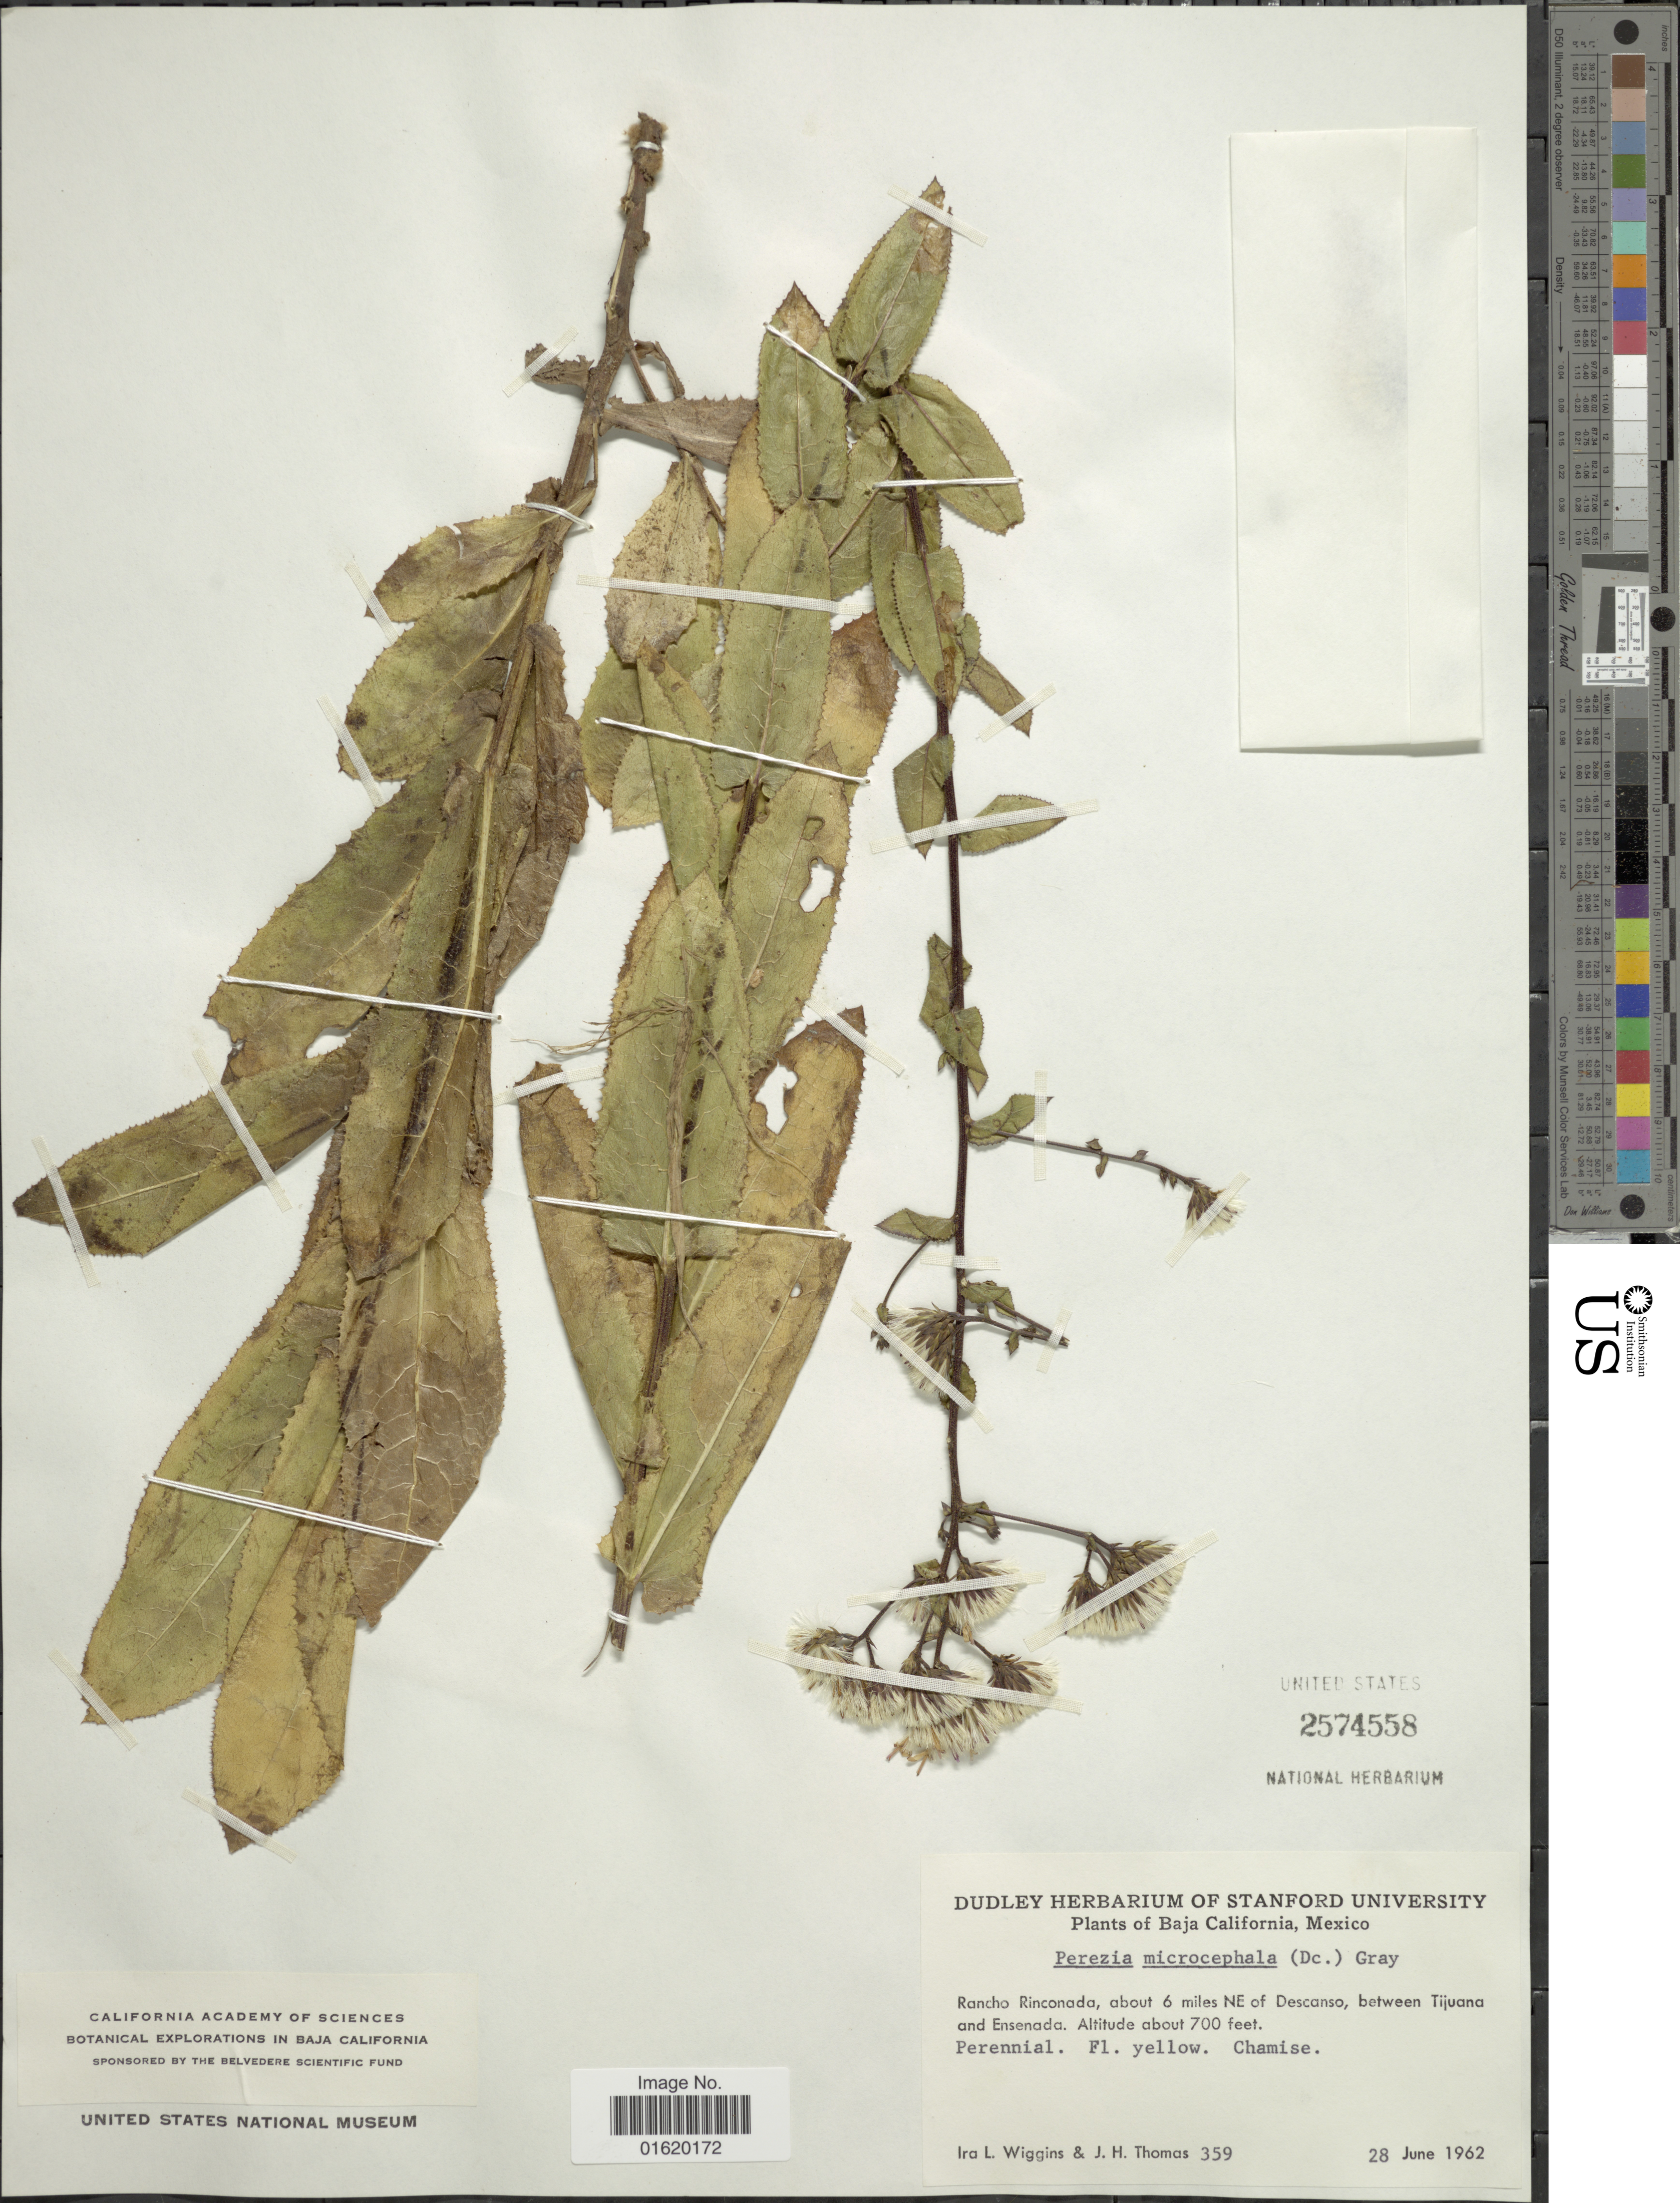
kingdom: Plantae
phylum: Tracheophyta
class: Magnoliopsida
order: Asterales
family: Asteraceae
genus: Acourtia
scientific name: Acourtia microcephala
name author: DC.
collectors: I. L. Wiggins & J. H. Thomas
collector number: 359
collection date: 1962-06-28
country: Mexico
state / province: Baja California Norte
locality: Rancho Rinconada, about 6 miles NE of Descanso, between Tijuana and Esenada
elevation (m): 213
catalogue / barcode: US 2574558